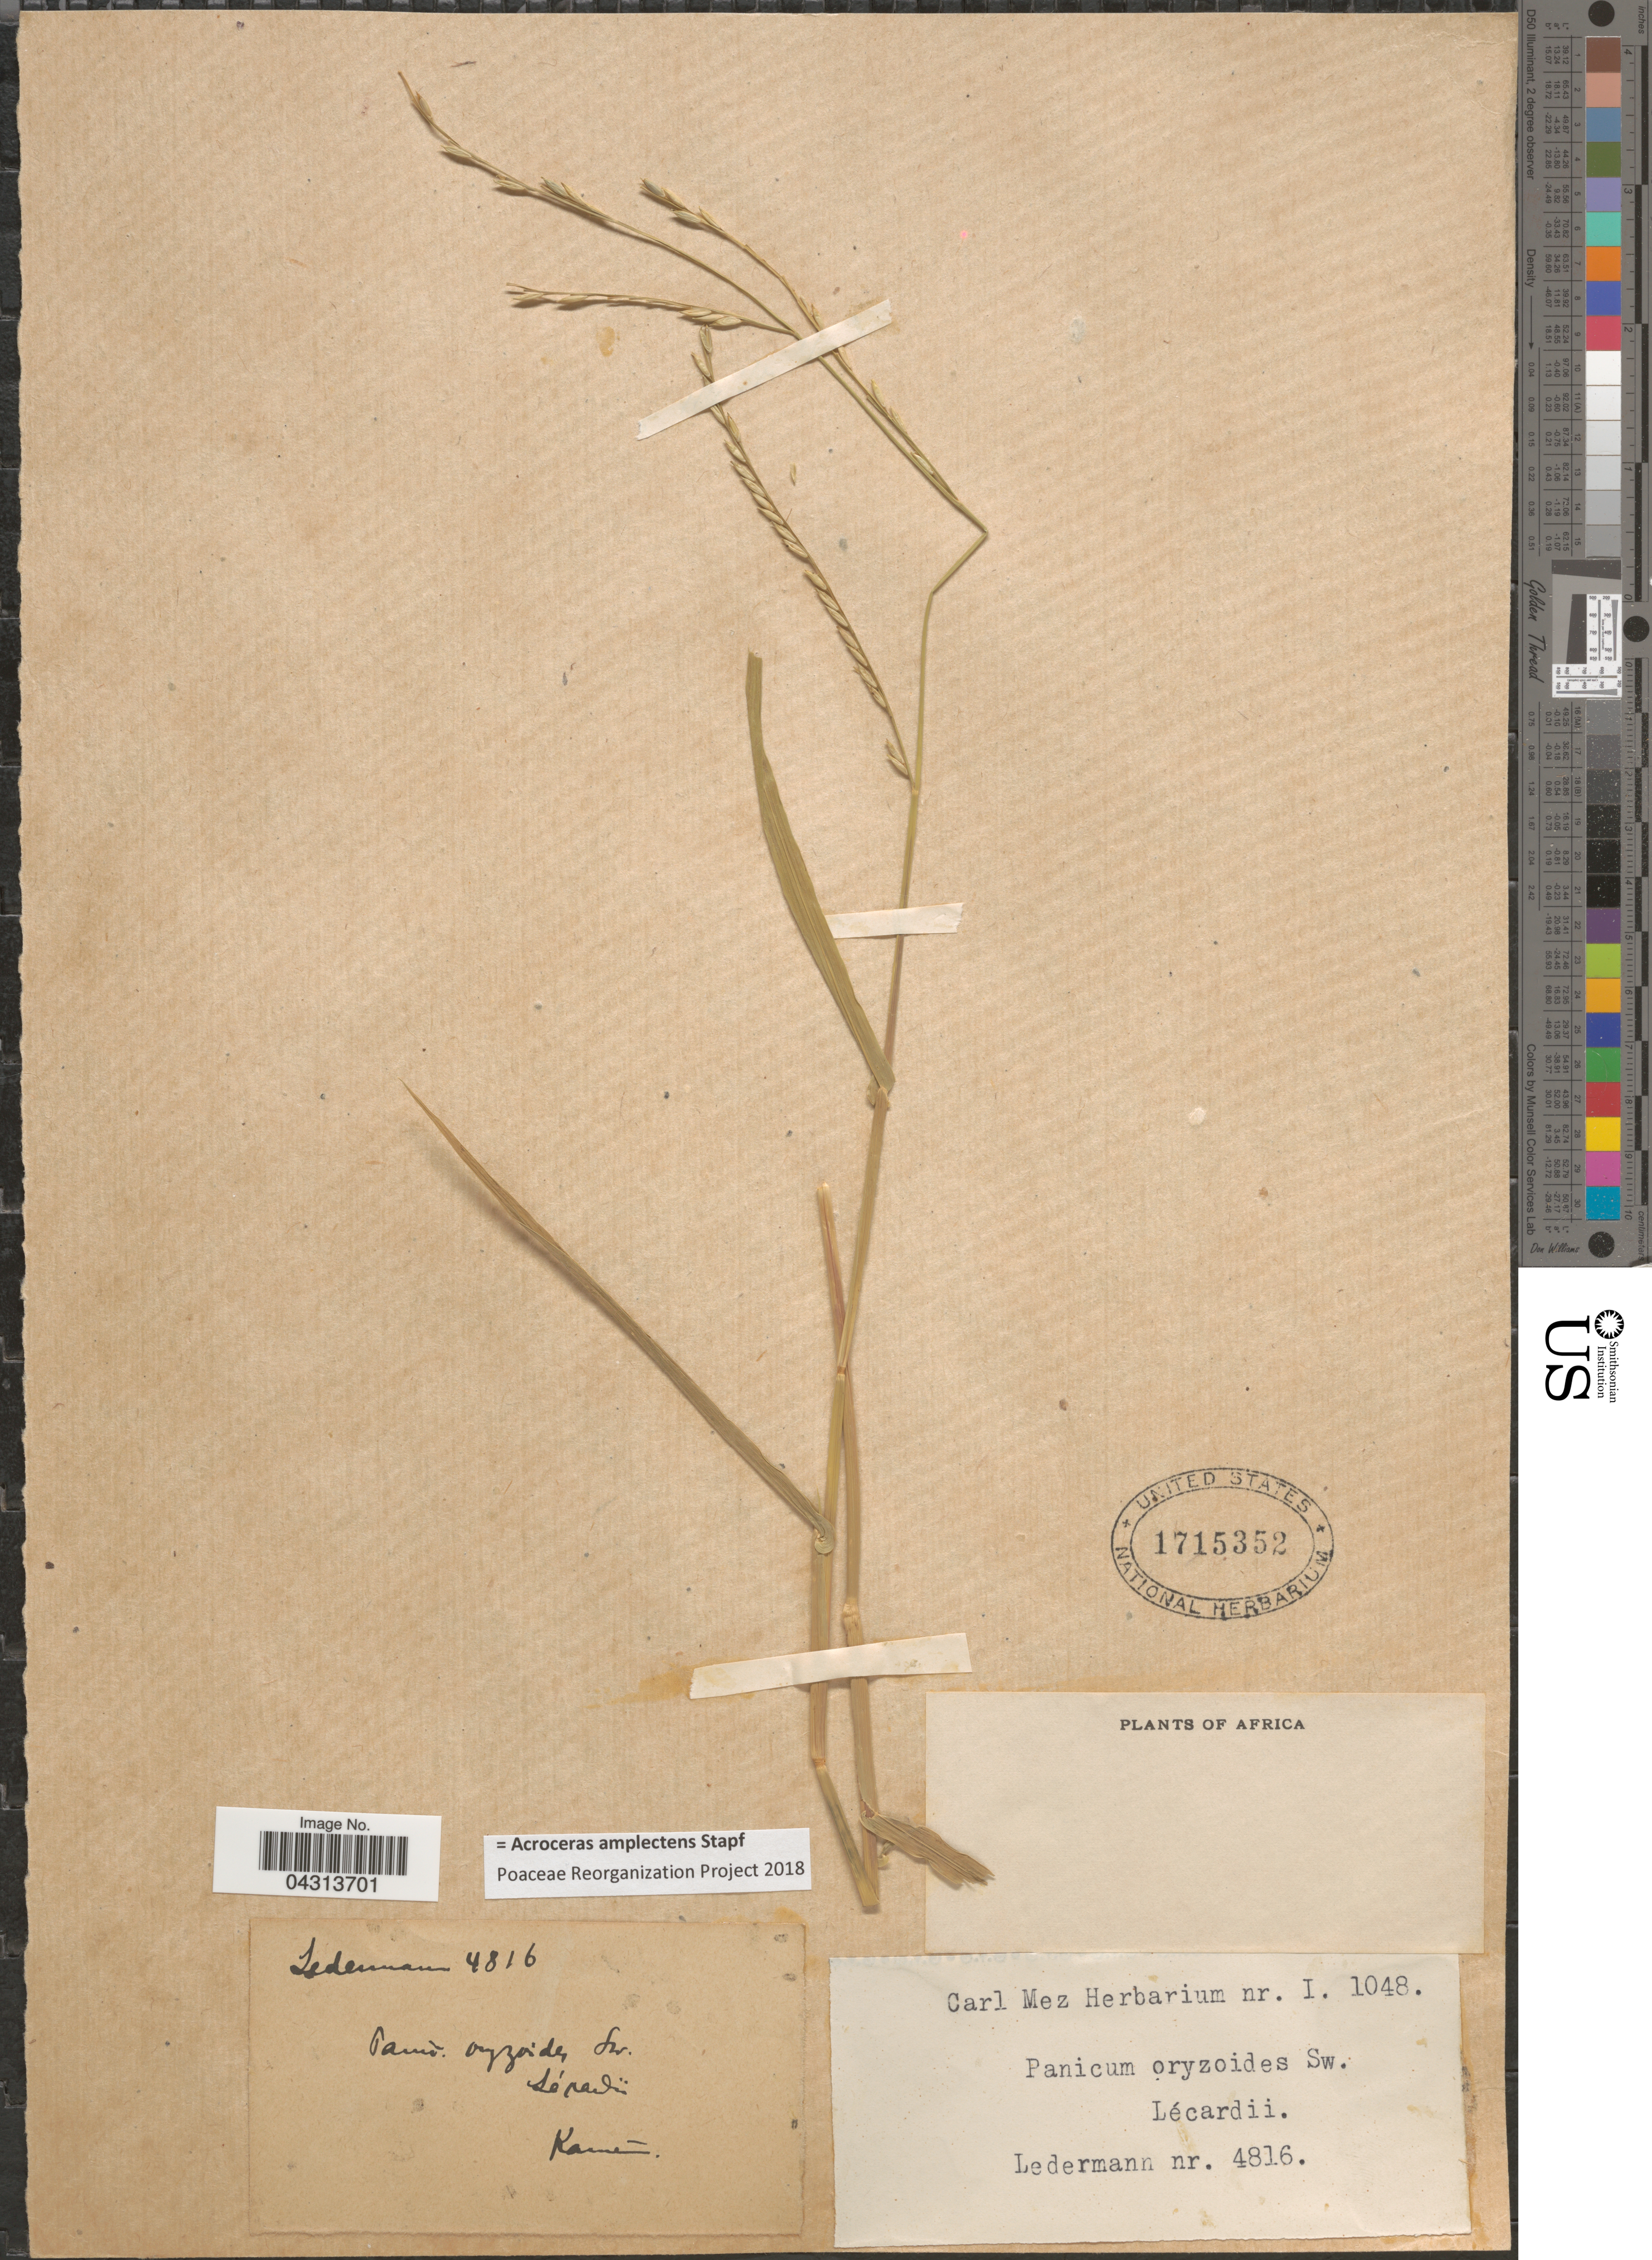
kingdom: Plantae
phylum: Tracheophyta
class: Liliopsida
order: Poales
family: Poaceae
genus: Acroceras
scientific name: Acroceras amplectens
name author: Stapf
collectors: -. Ledermann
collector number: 4816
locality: Africa.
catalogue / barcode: US 1715352